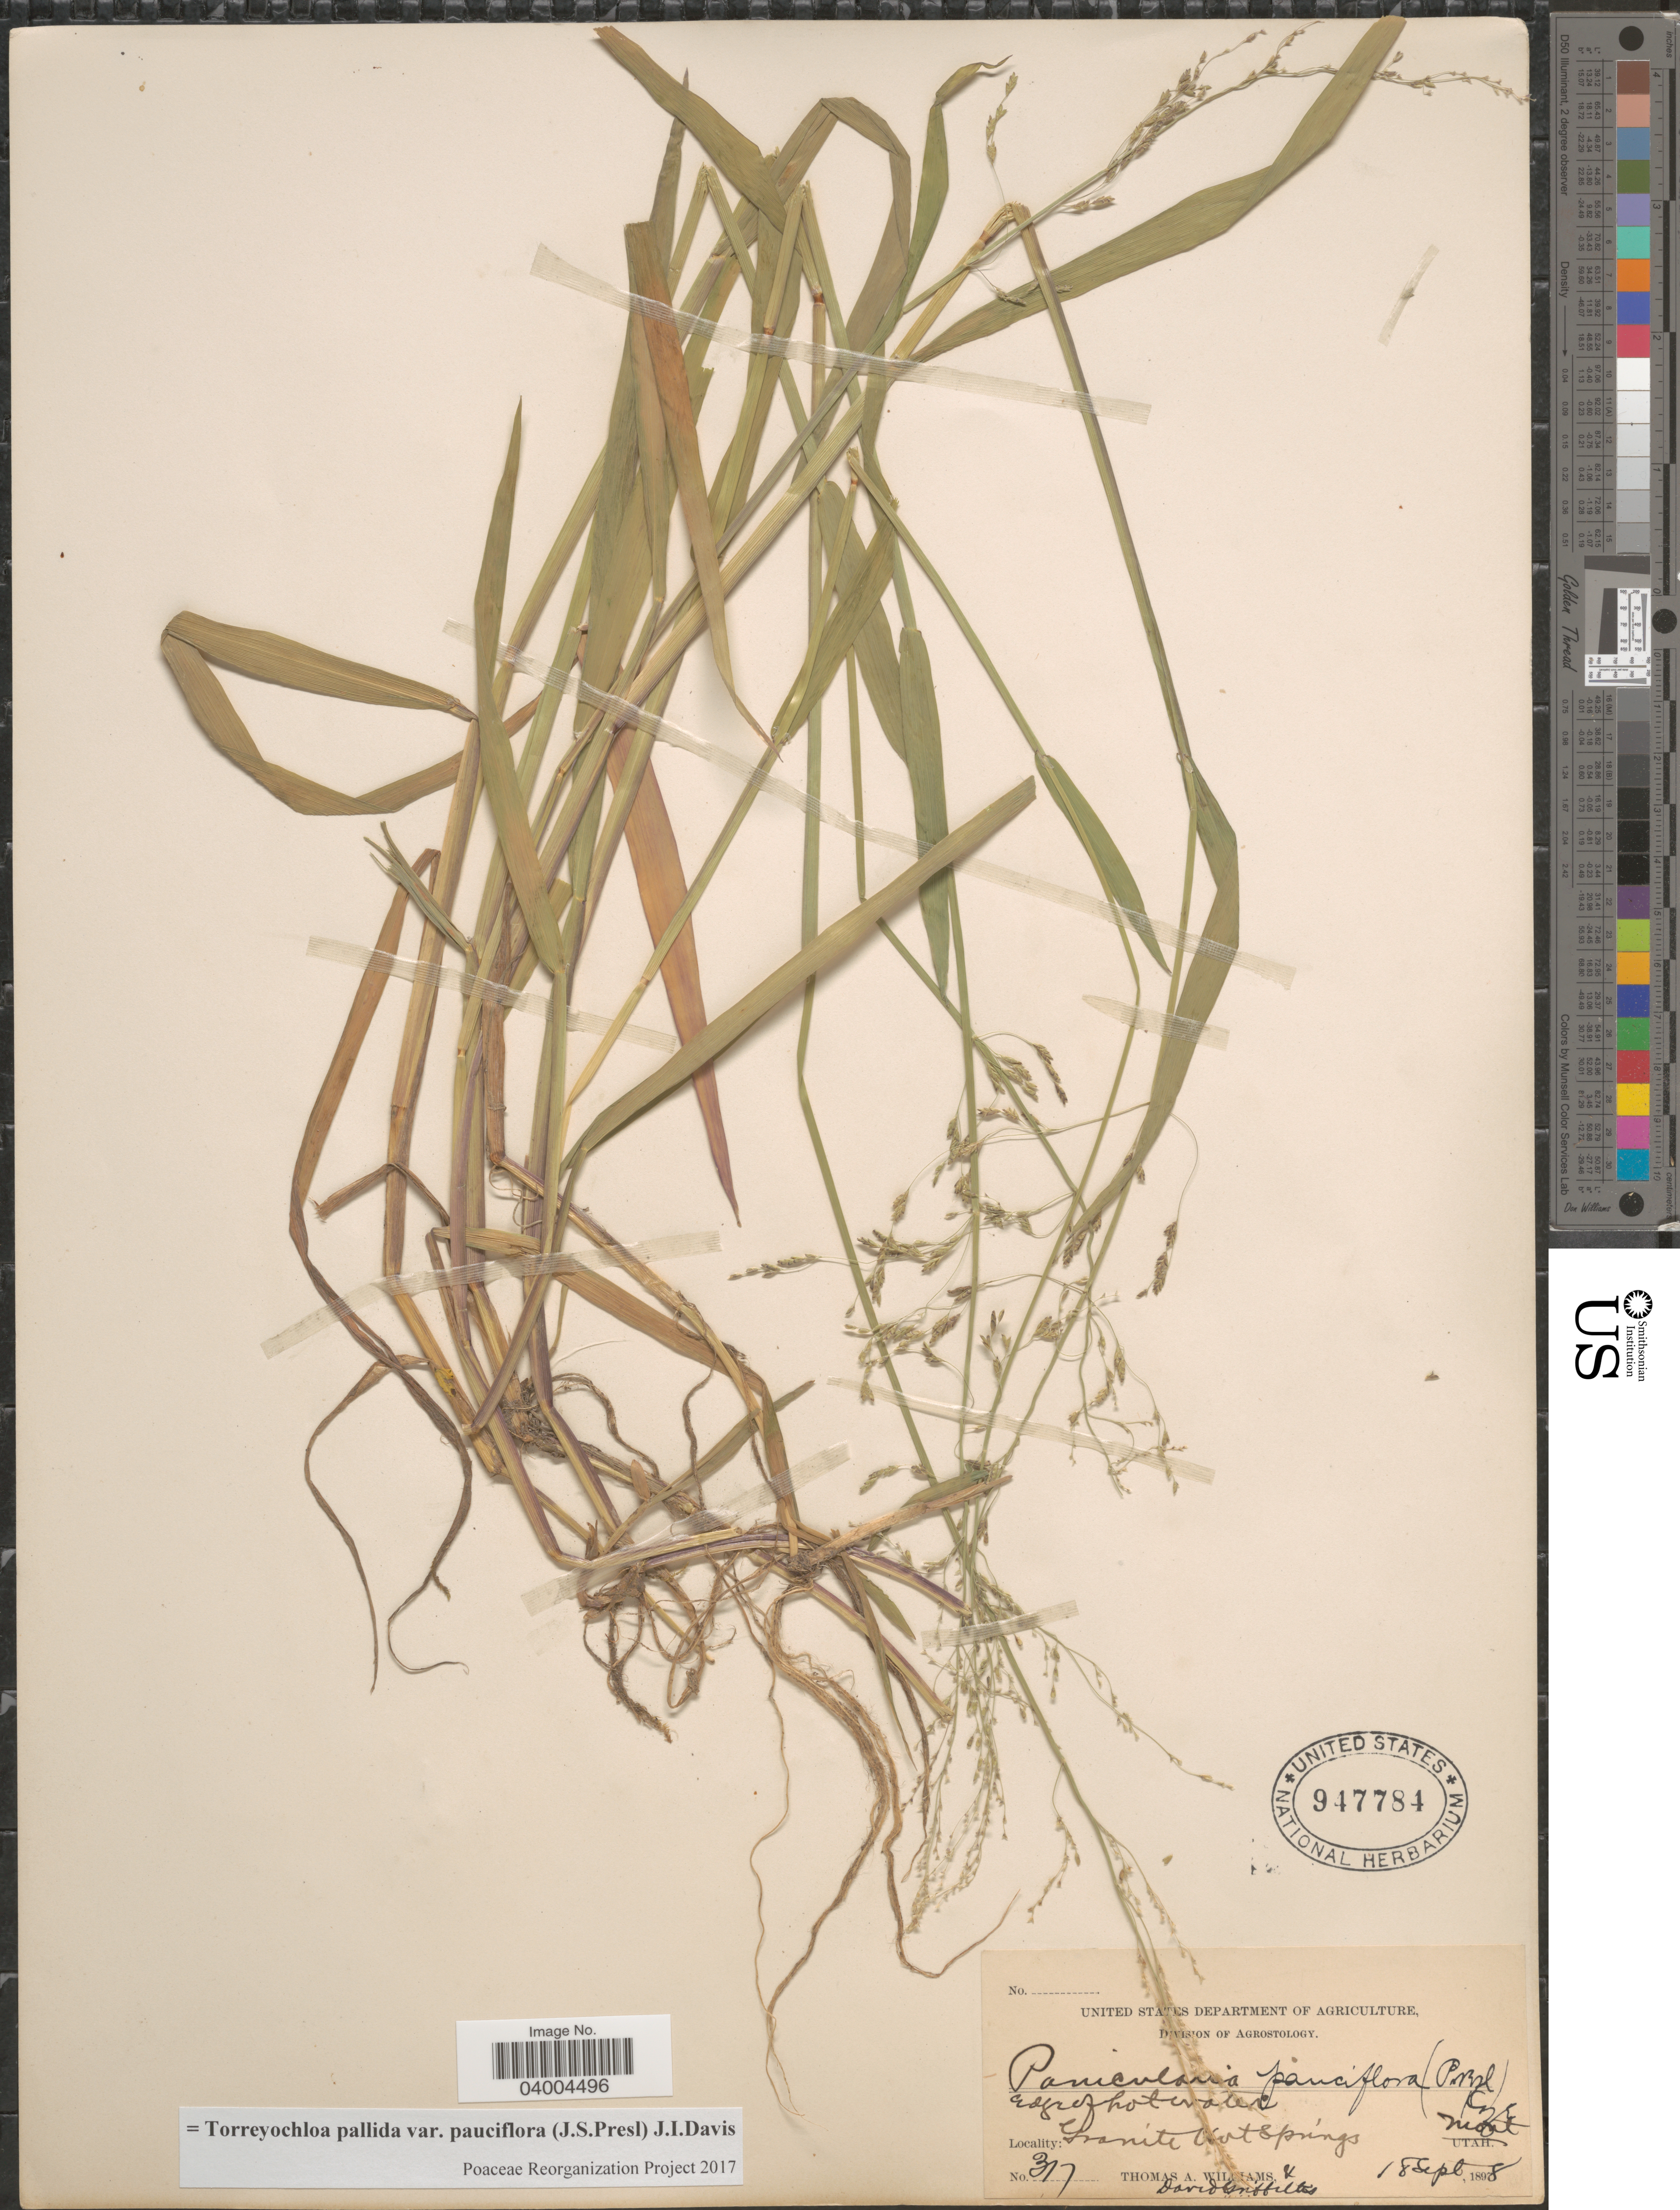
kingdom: Plantae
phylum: Tracheophyta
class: Liliopsida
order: Poales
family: Poaceae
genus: Torreyochloa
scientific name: Torreyochloa pallida var. pauciflora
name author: (J. Presl) J.I. Davis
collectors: T. A. Williams & D. Griffiths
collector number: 317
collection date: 1898-09-18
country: United States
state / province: Montana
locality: Edge of hot water, Granite Hot Springs.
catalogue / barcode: US 947784